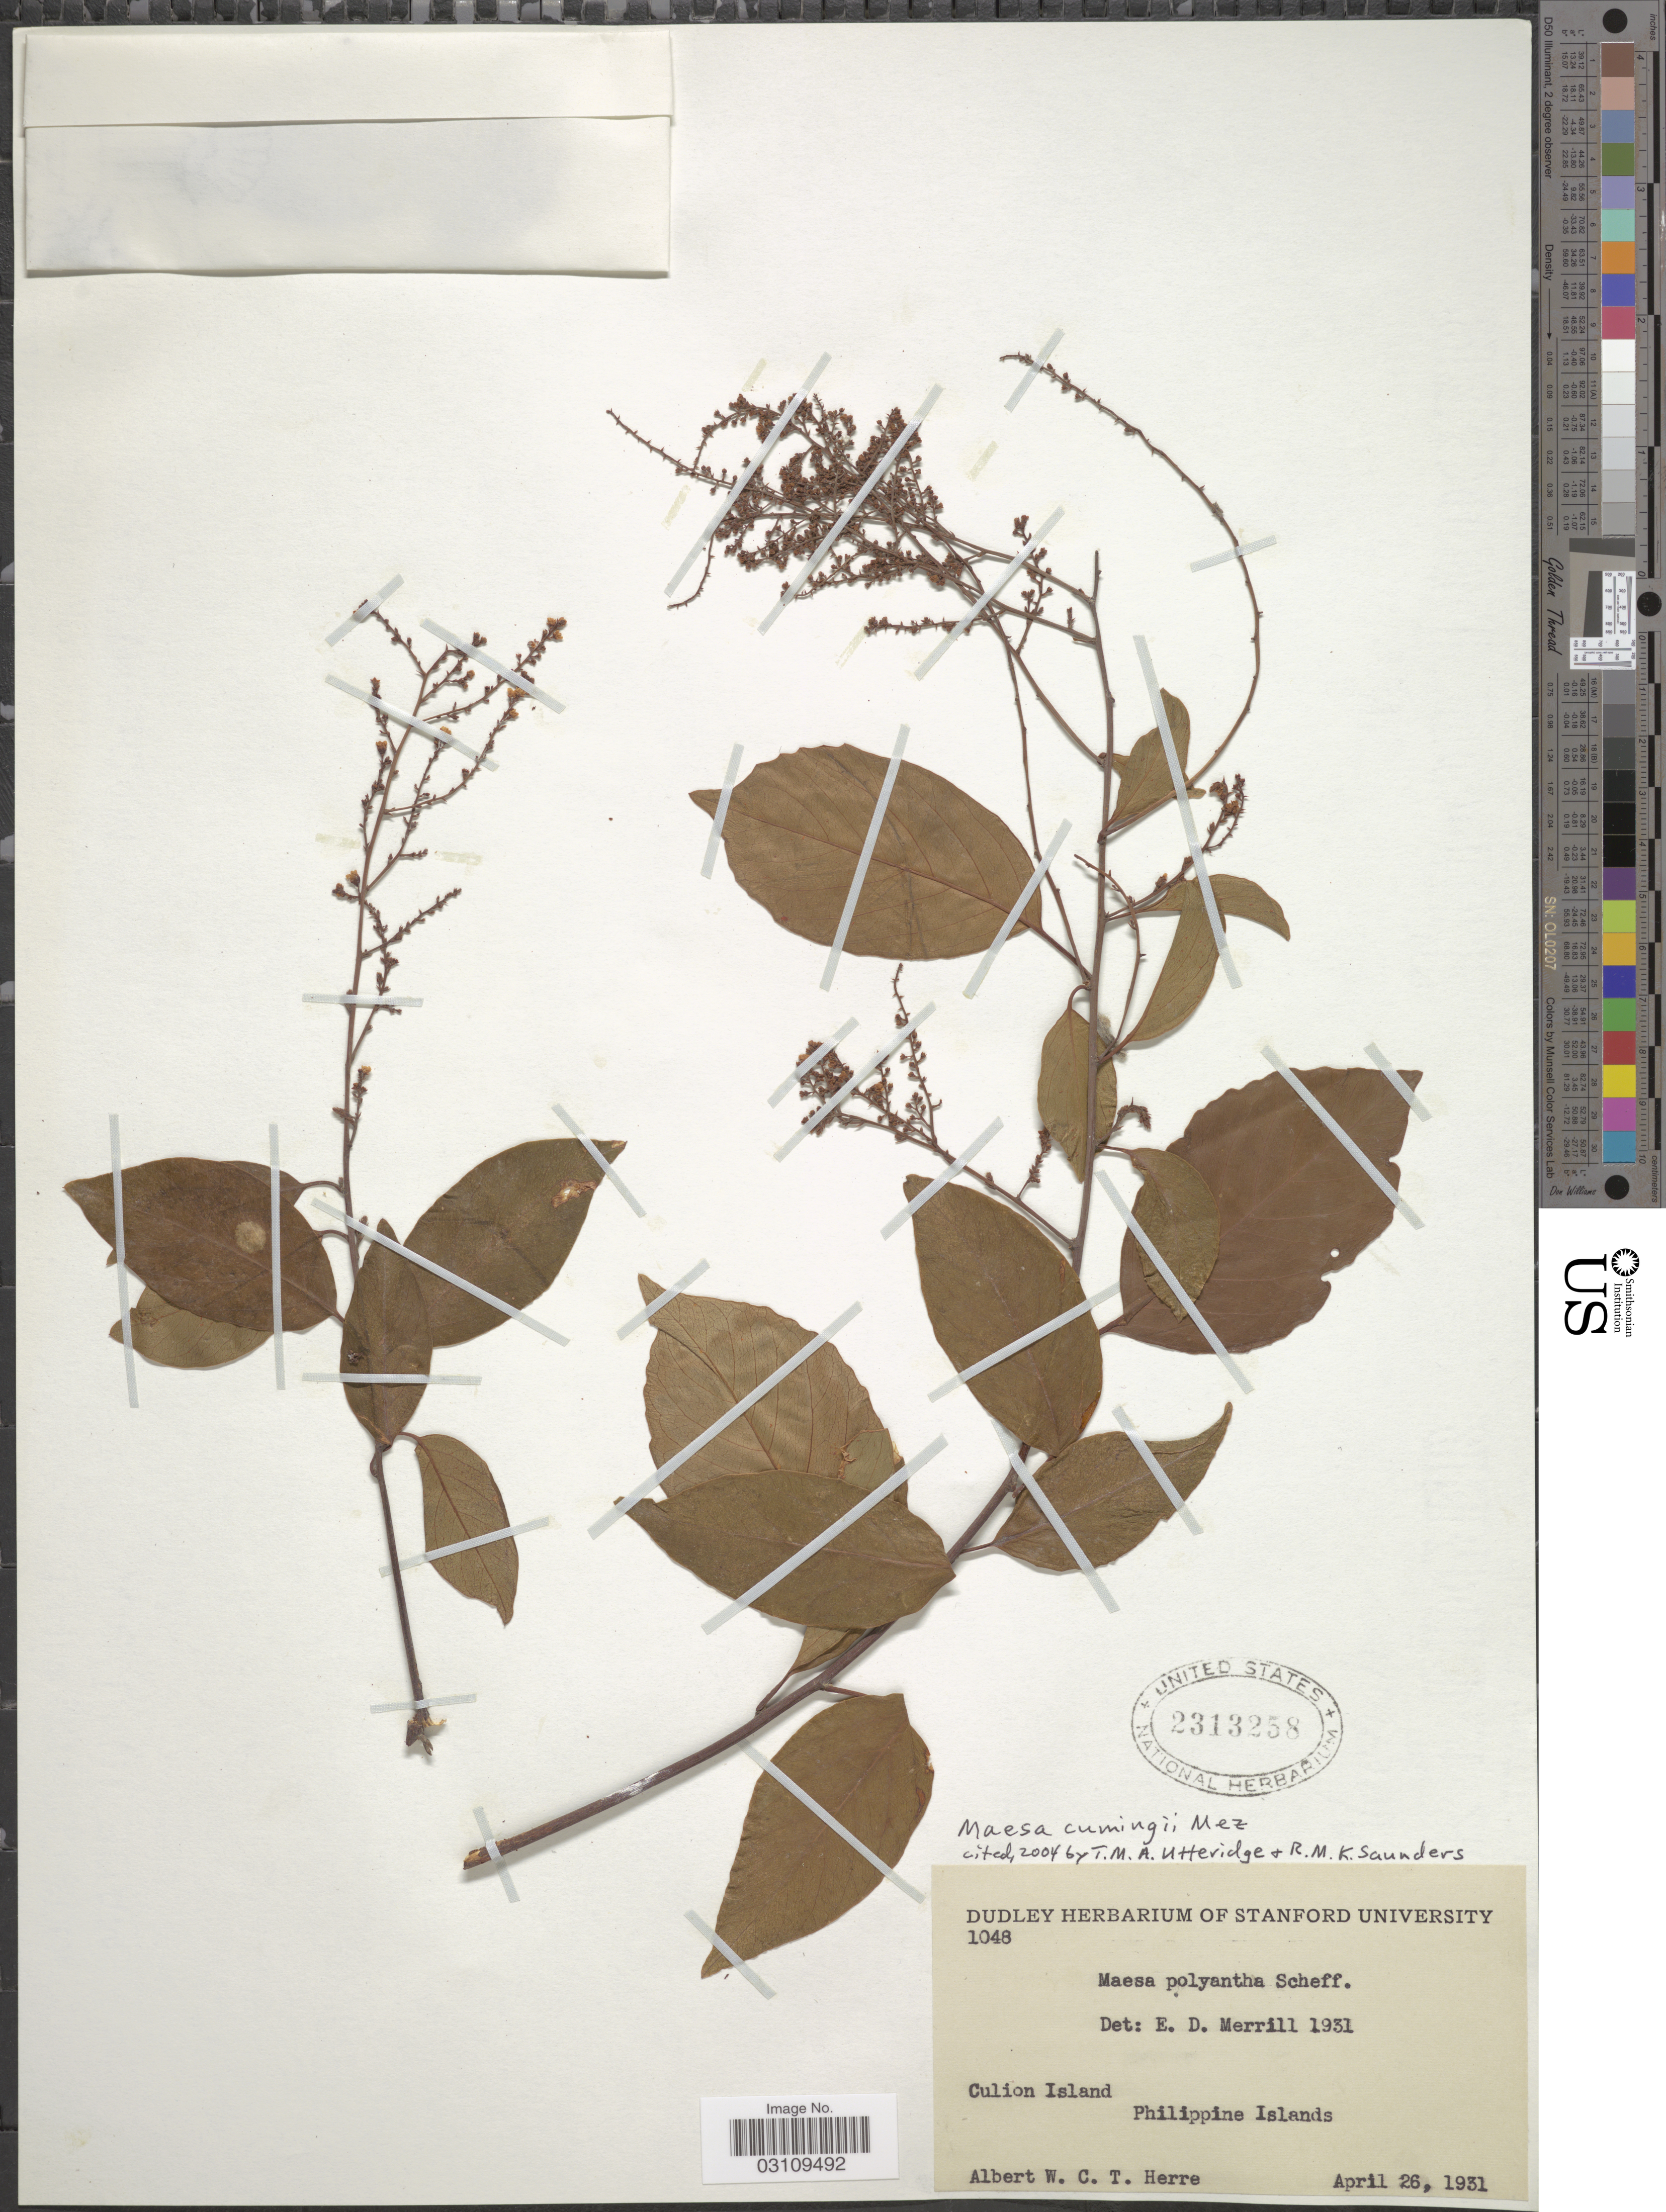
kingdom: Plantae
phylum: Tracheophyta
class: Magnoliopsida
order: Ericales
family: Primulaceae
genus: Maesa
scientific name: Maesa cumingii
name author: Mez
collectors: A. W. Herre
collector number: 1048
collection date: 1931-04-26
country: Philippines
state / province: Mimaropa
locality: Culion Island.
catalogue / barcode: US 2313258